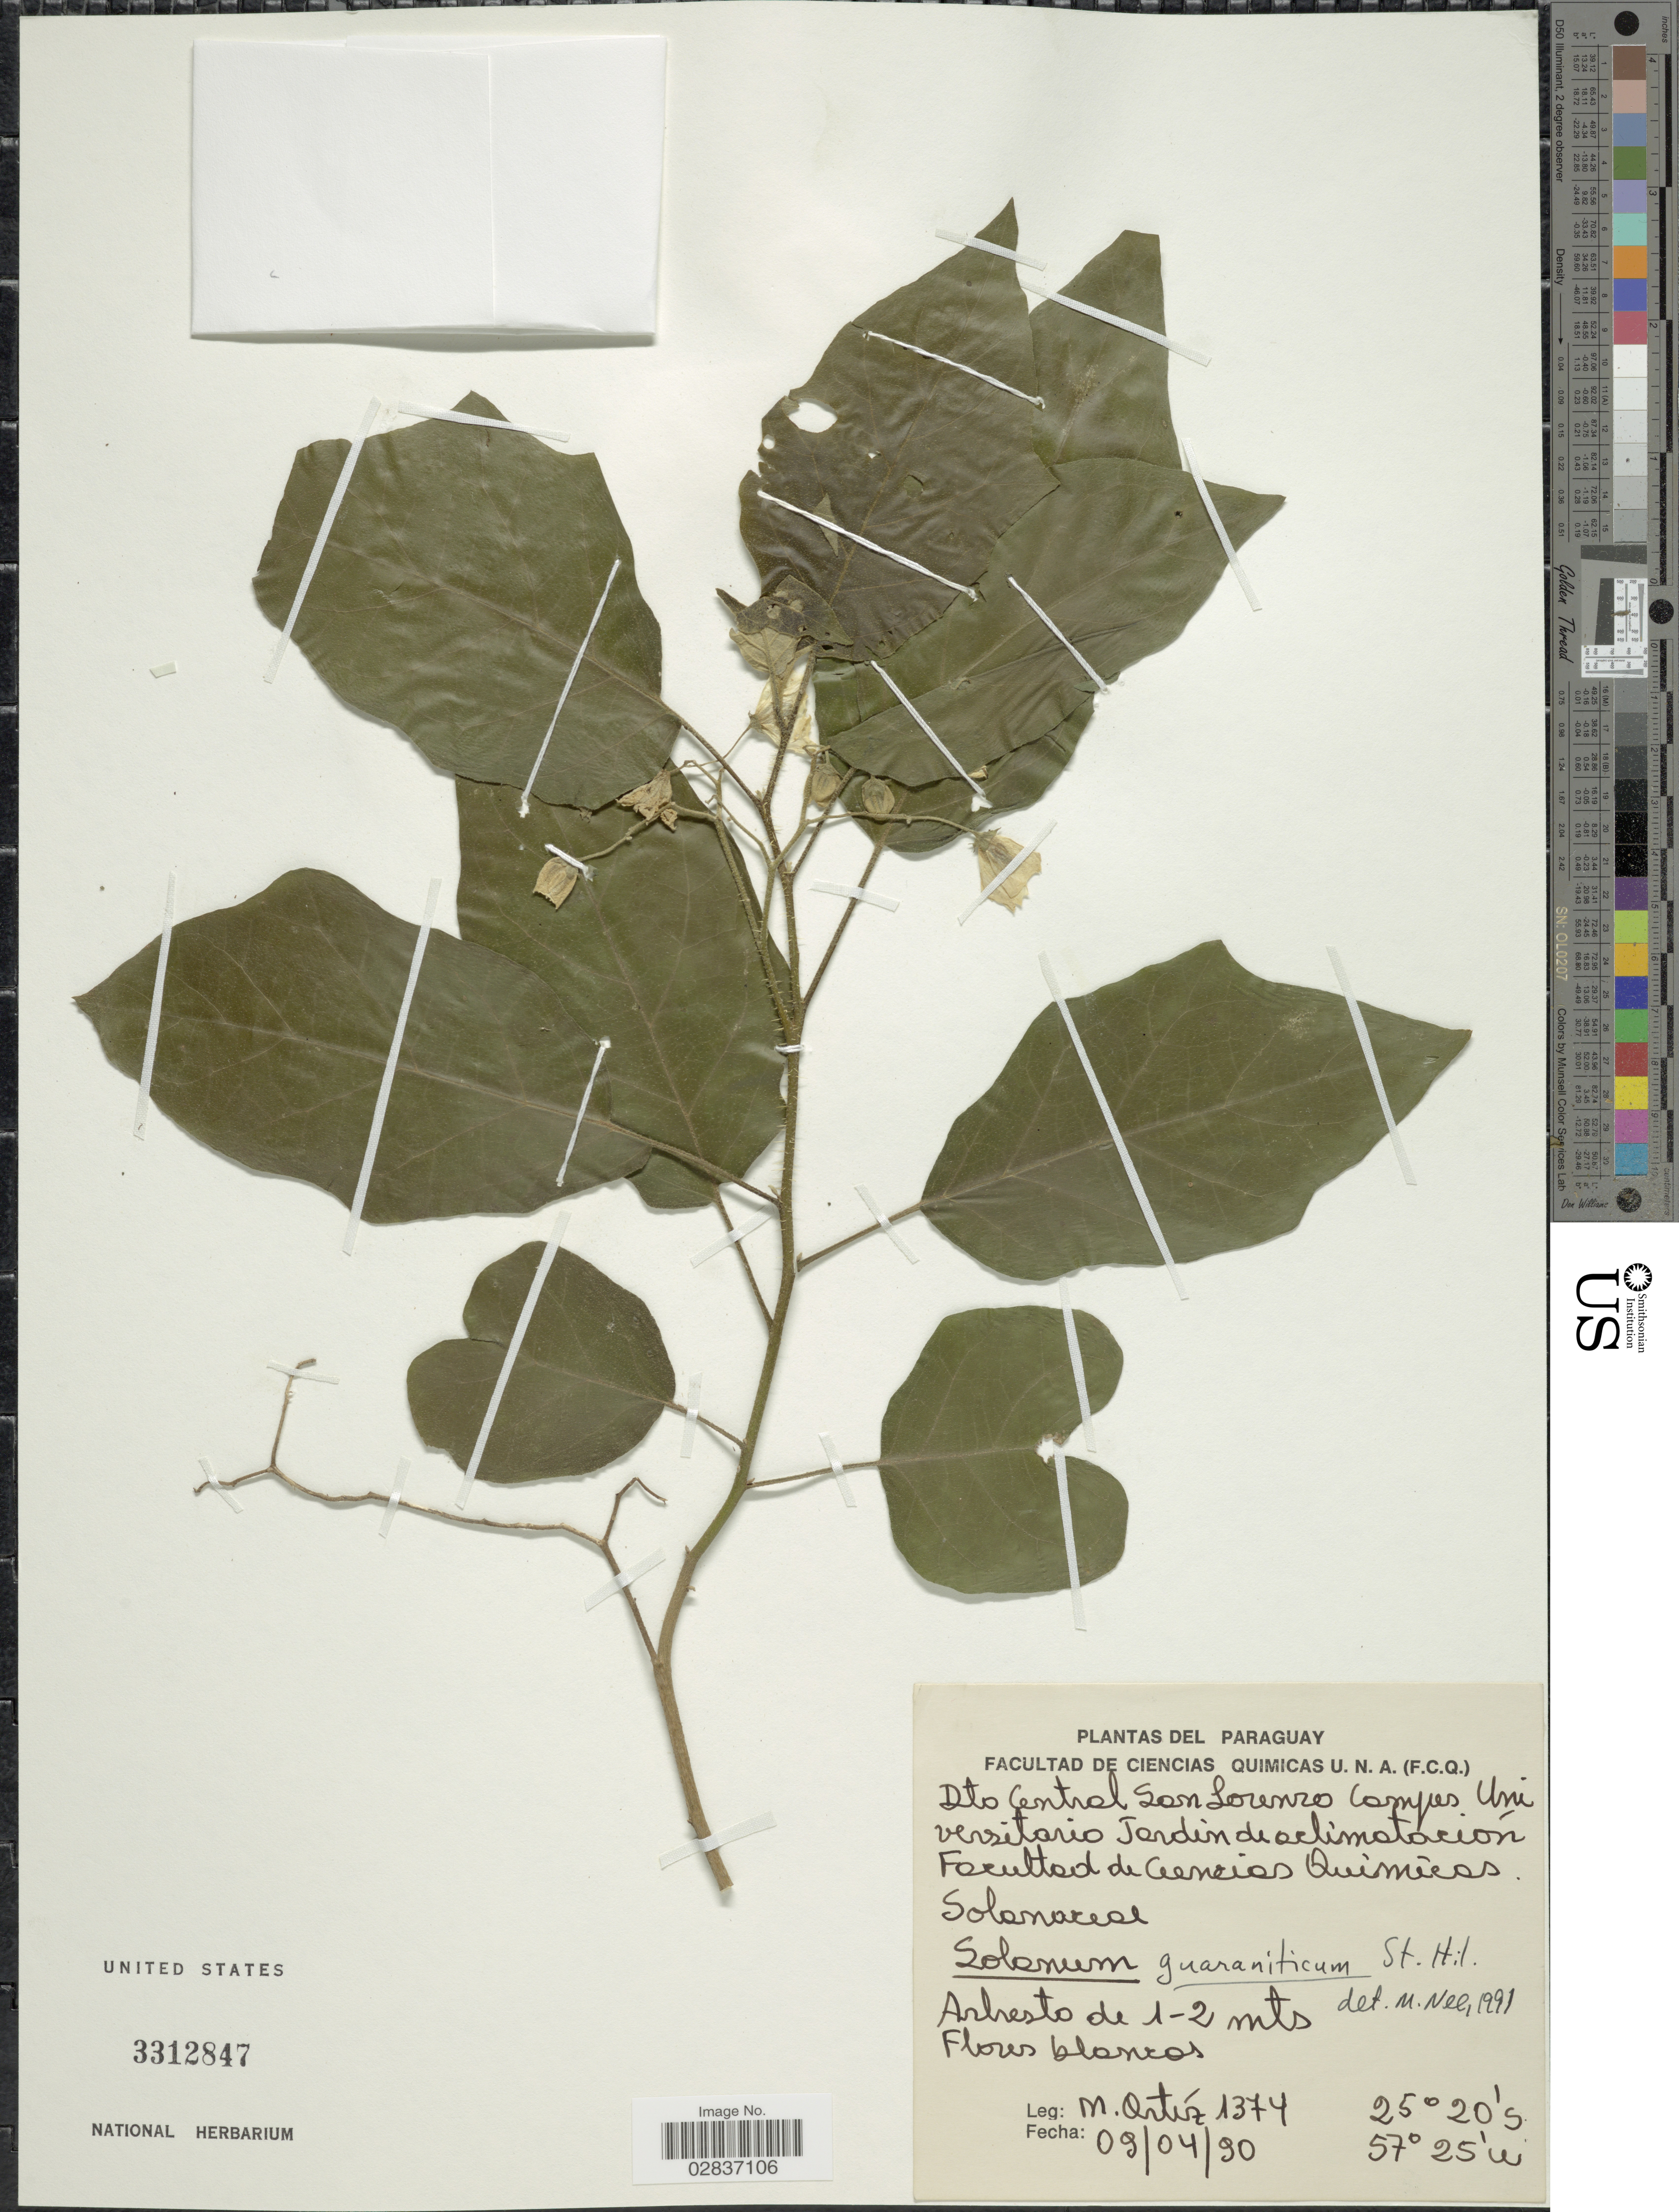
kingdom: Plantae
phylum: Tracheophyta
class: Magnoliopsida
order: Solanales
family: Solanaceae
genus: Solanum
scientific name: Solanum guaraniticum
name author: A. St.-Hil.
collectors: M. Ortíz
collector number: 1374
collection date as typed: Transcribed d/m/y: 9/4/90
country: Paraguay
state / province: Central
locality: Dto Central San Lorenzo Campus Universitario Jardin de aclimatación, Facultad de Ciencias Quimicas.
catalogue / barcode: US 3312847